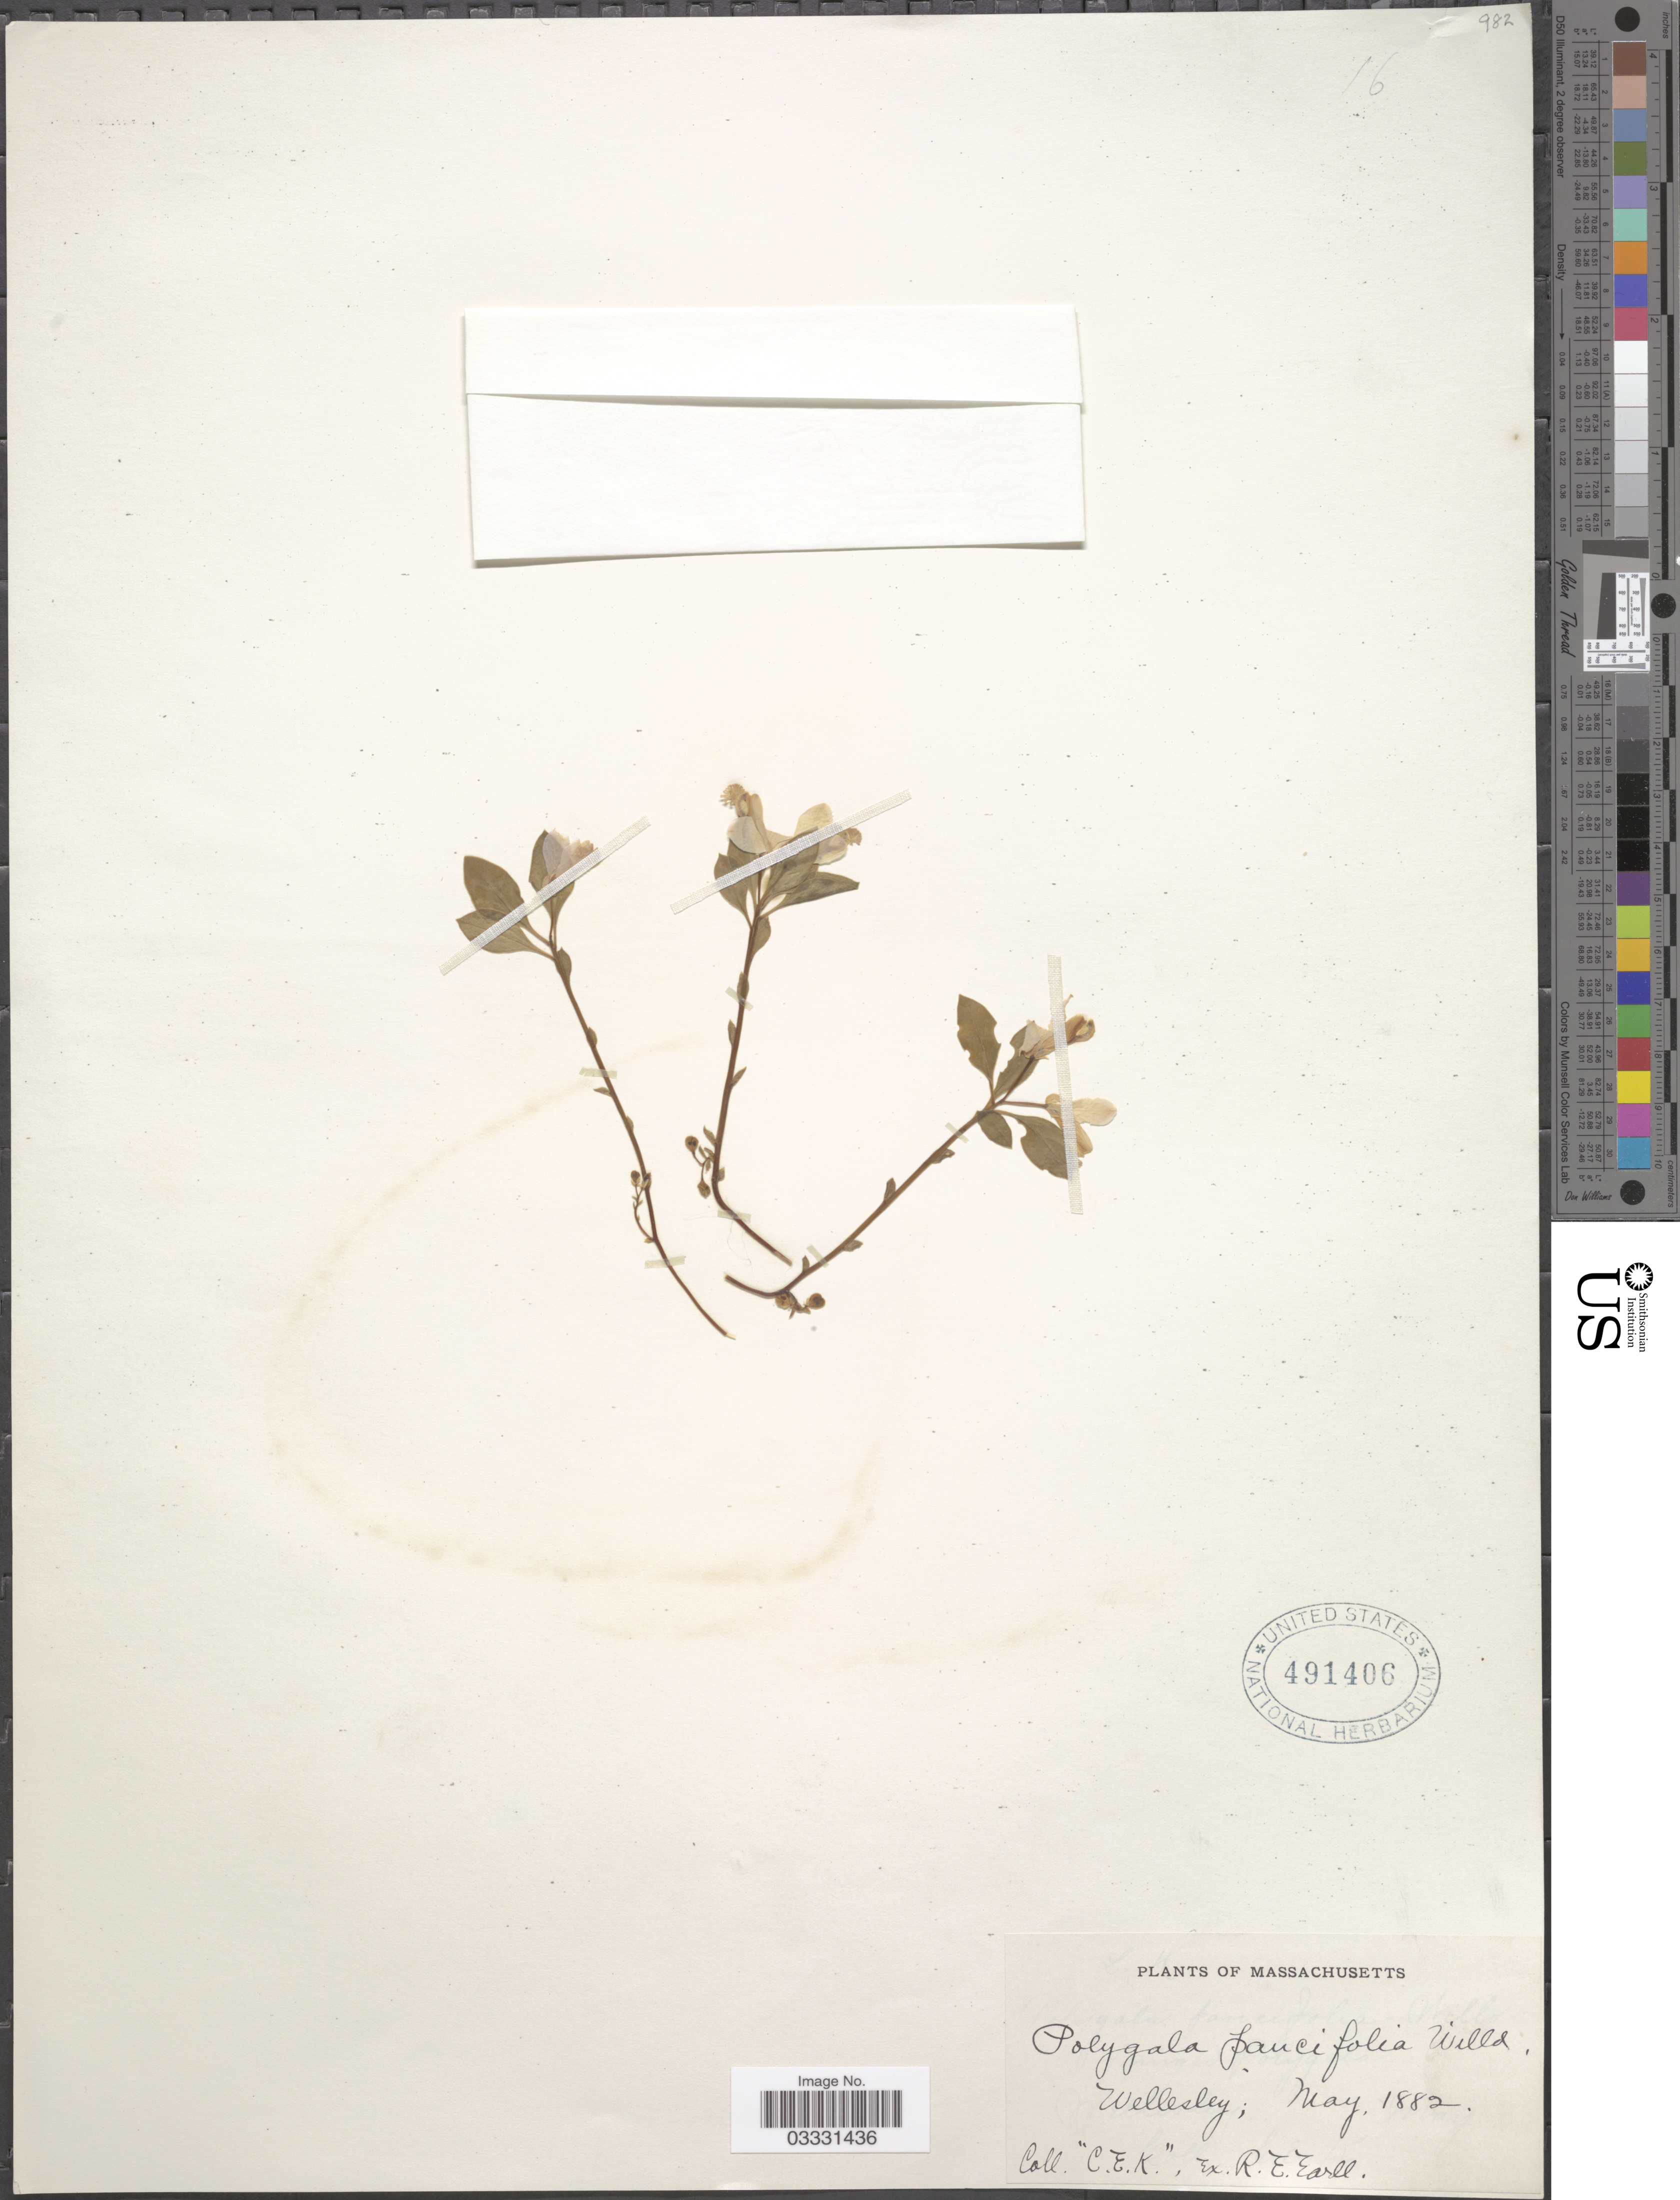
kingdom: Plantae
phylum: Tracheophyta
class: Magnoliopsida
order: Fabales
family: Polygalaceae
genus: Polygaloides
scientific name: Polygaloides paucifolia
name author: (Willd.) J.R. Abbott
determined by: Strong, Mark T., (BOT), Smithsonian Institution - National Museum of Natural History (UNITED STATES)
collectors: C. E. K.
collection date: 1882-05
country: United States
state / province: Massachusetts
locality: Wellesley.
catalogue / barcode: US 491406